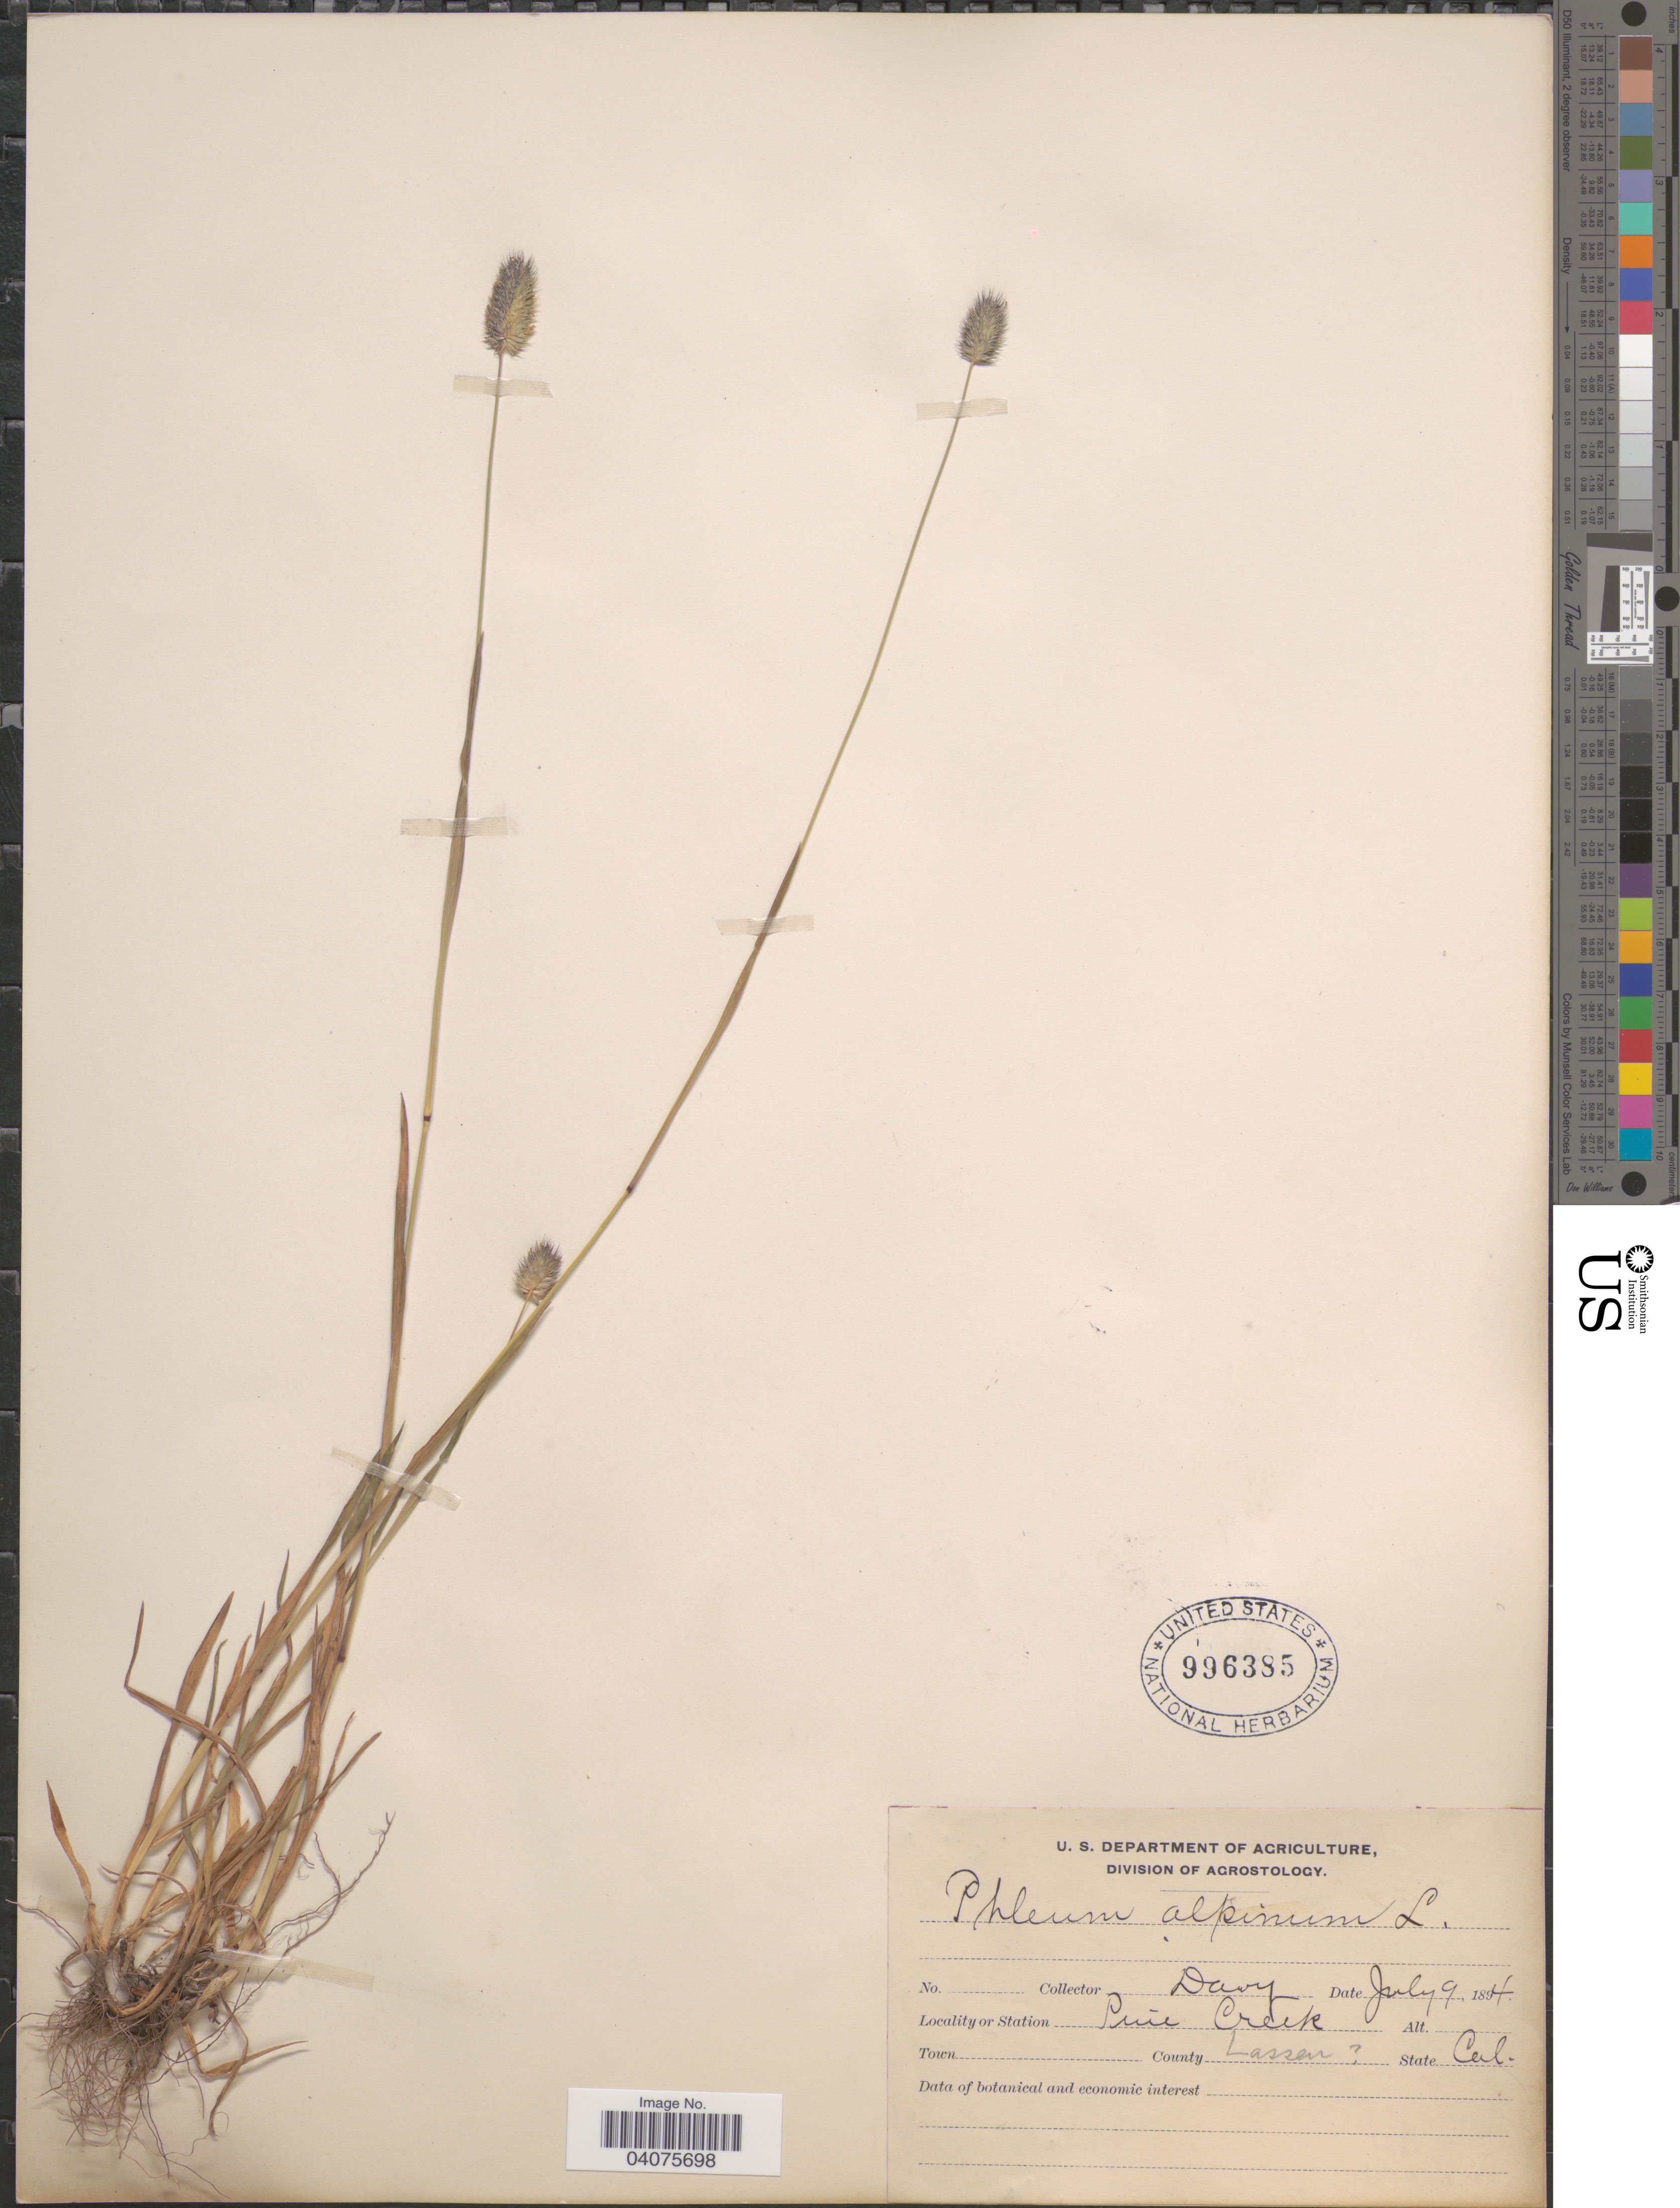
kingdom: Plantae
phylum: Tracheophyta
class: Liliopsida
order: Poales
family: Poaceae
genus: Phleum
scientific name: Phleum alpinum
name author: L.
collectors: Davy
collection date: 1894-07-09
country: United States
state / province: California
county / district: Lassen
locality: Pine Creek. County Lassen.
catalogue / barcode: US 996385